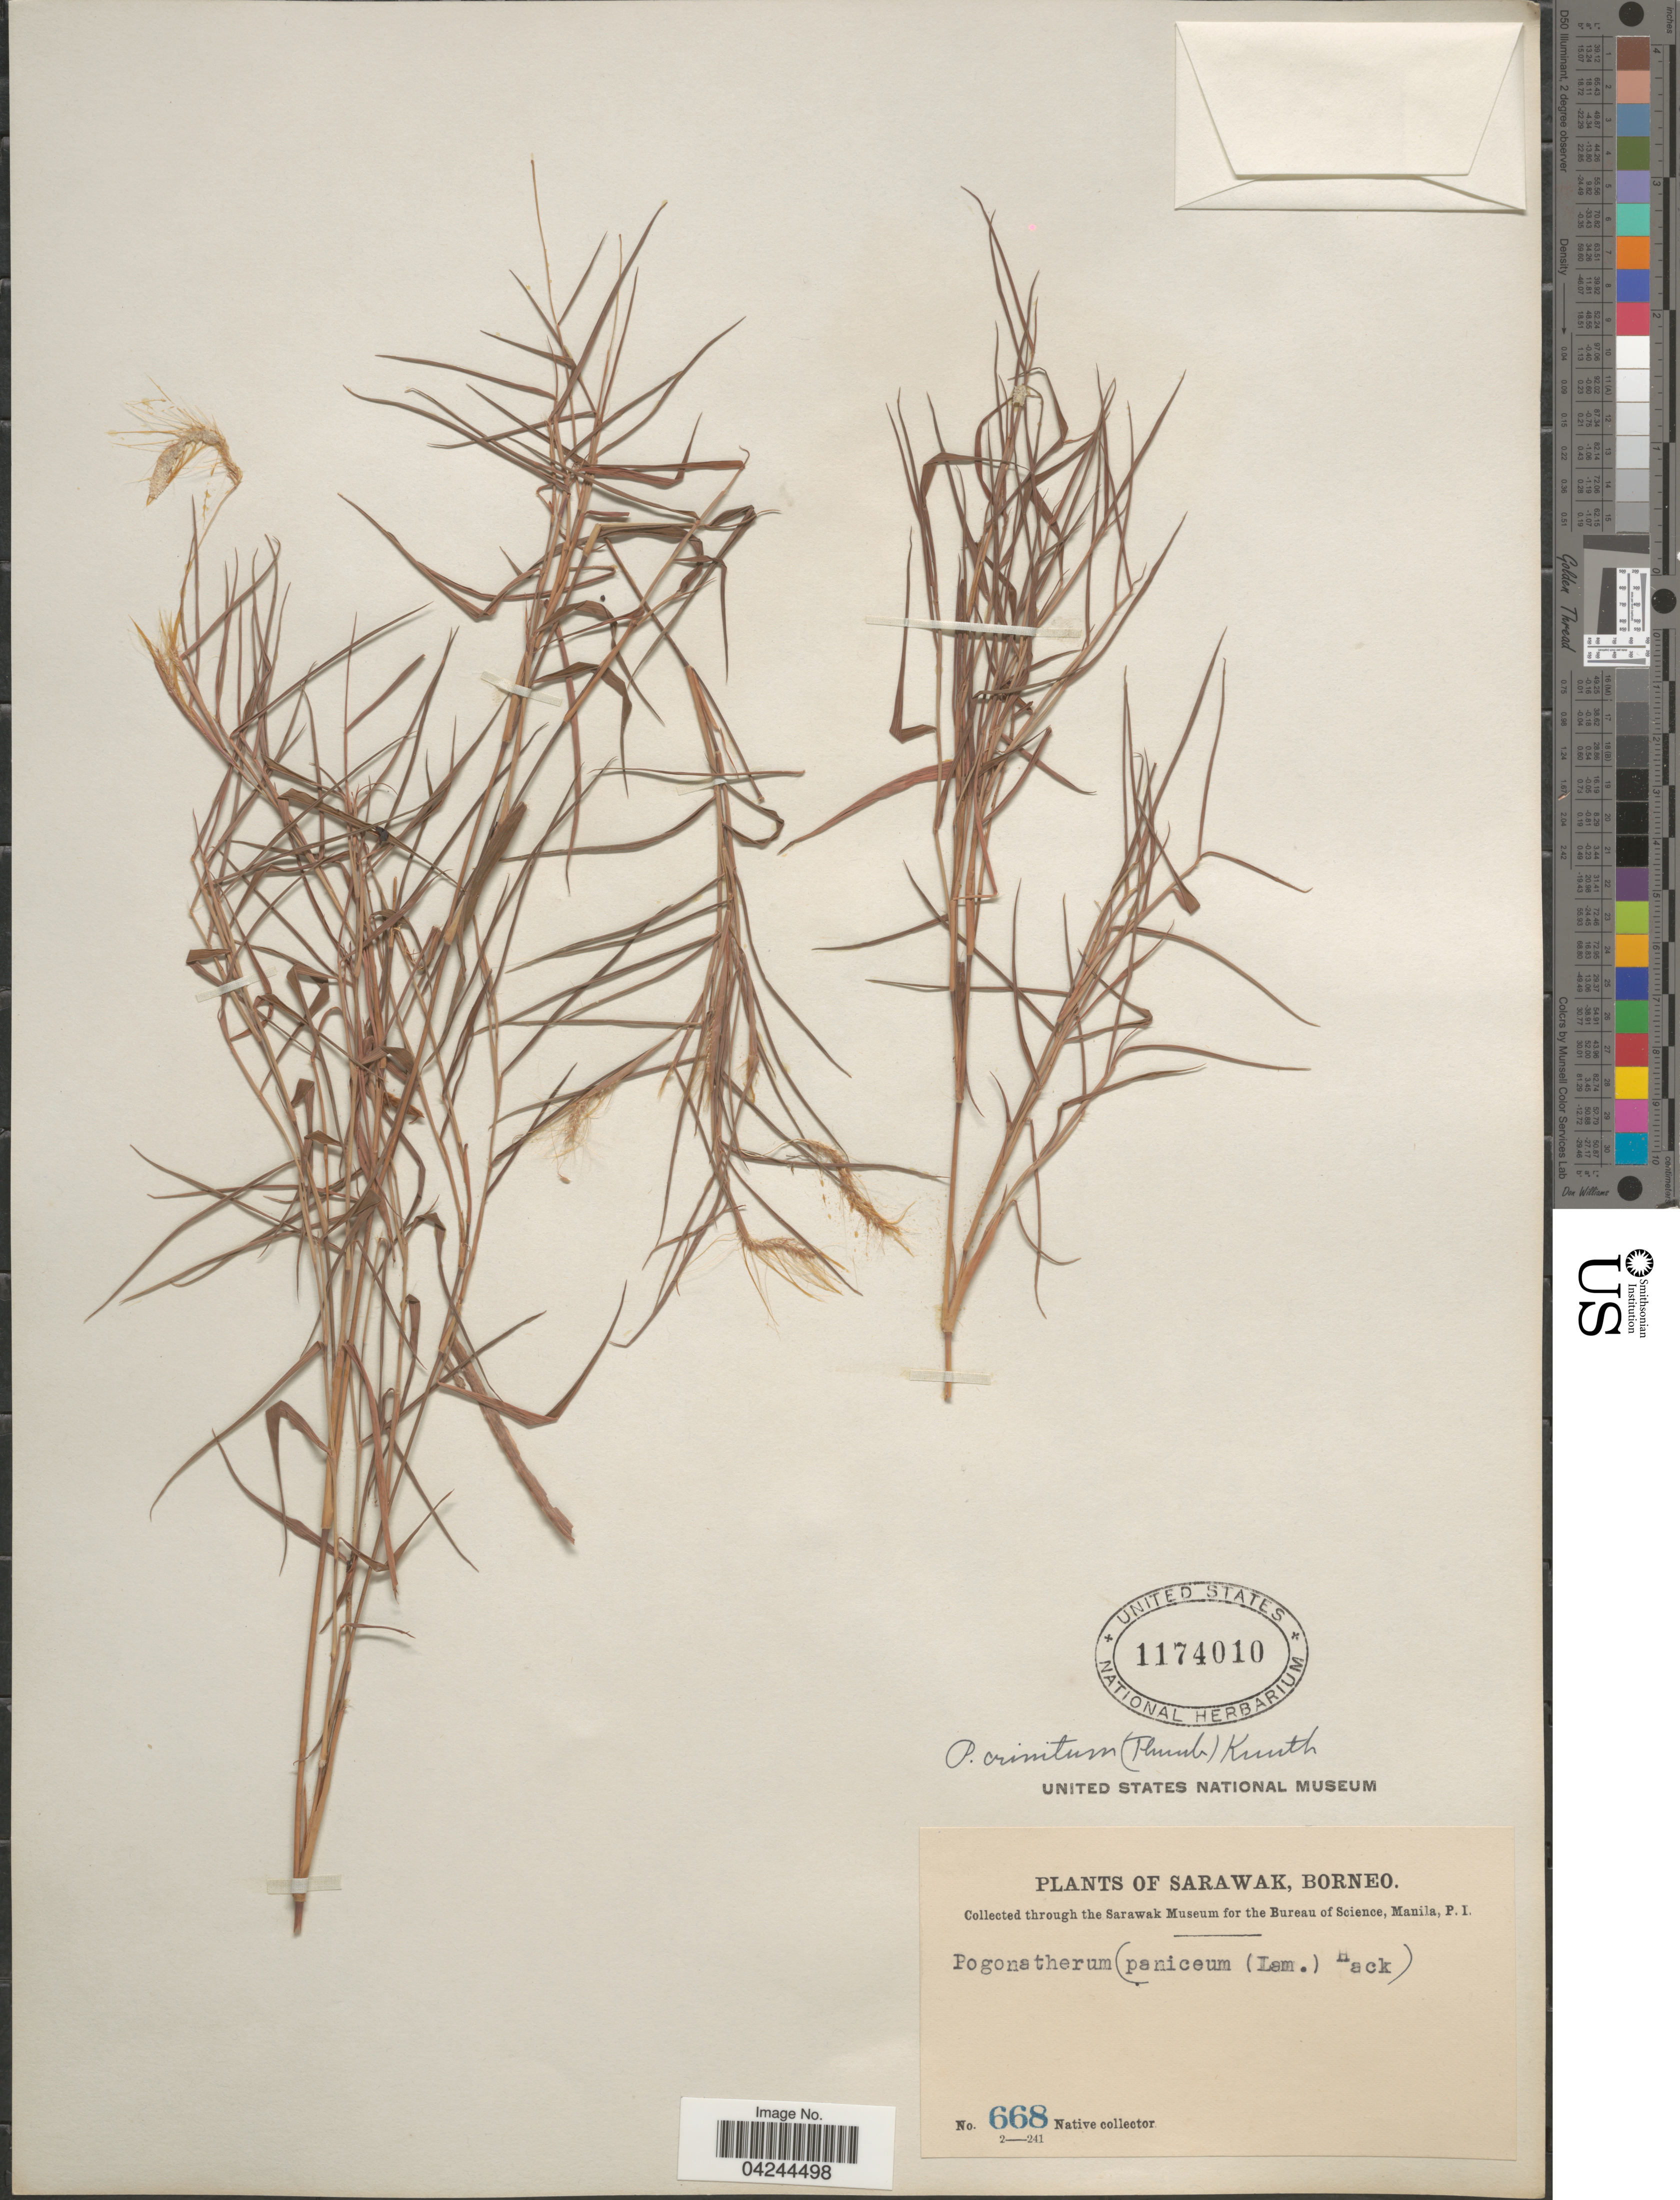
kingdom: Plantae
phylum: Tracheophyta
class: Liliopsida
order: Poales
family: Poaceae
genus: Pogonatherum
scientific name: Pogonatherum crinitum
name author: (Thunb.) Kunth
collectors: Native collector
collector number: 668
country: Malaysia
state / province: Sarawak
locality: Borneo.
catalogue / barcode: US 1174010